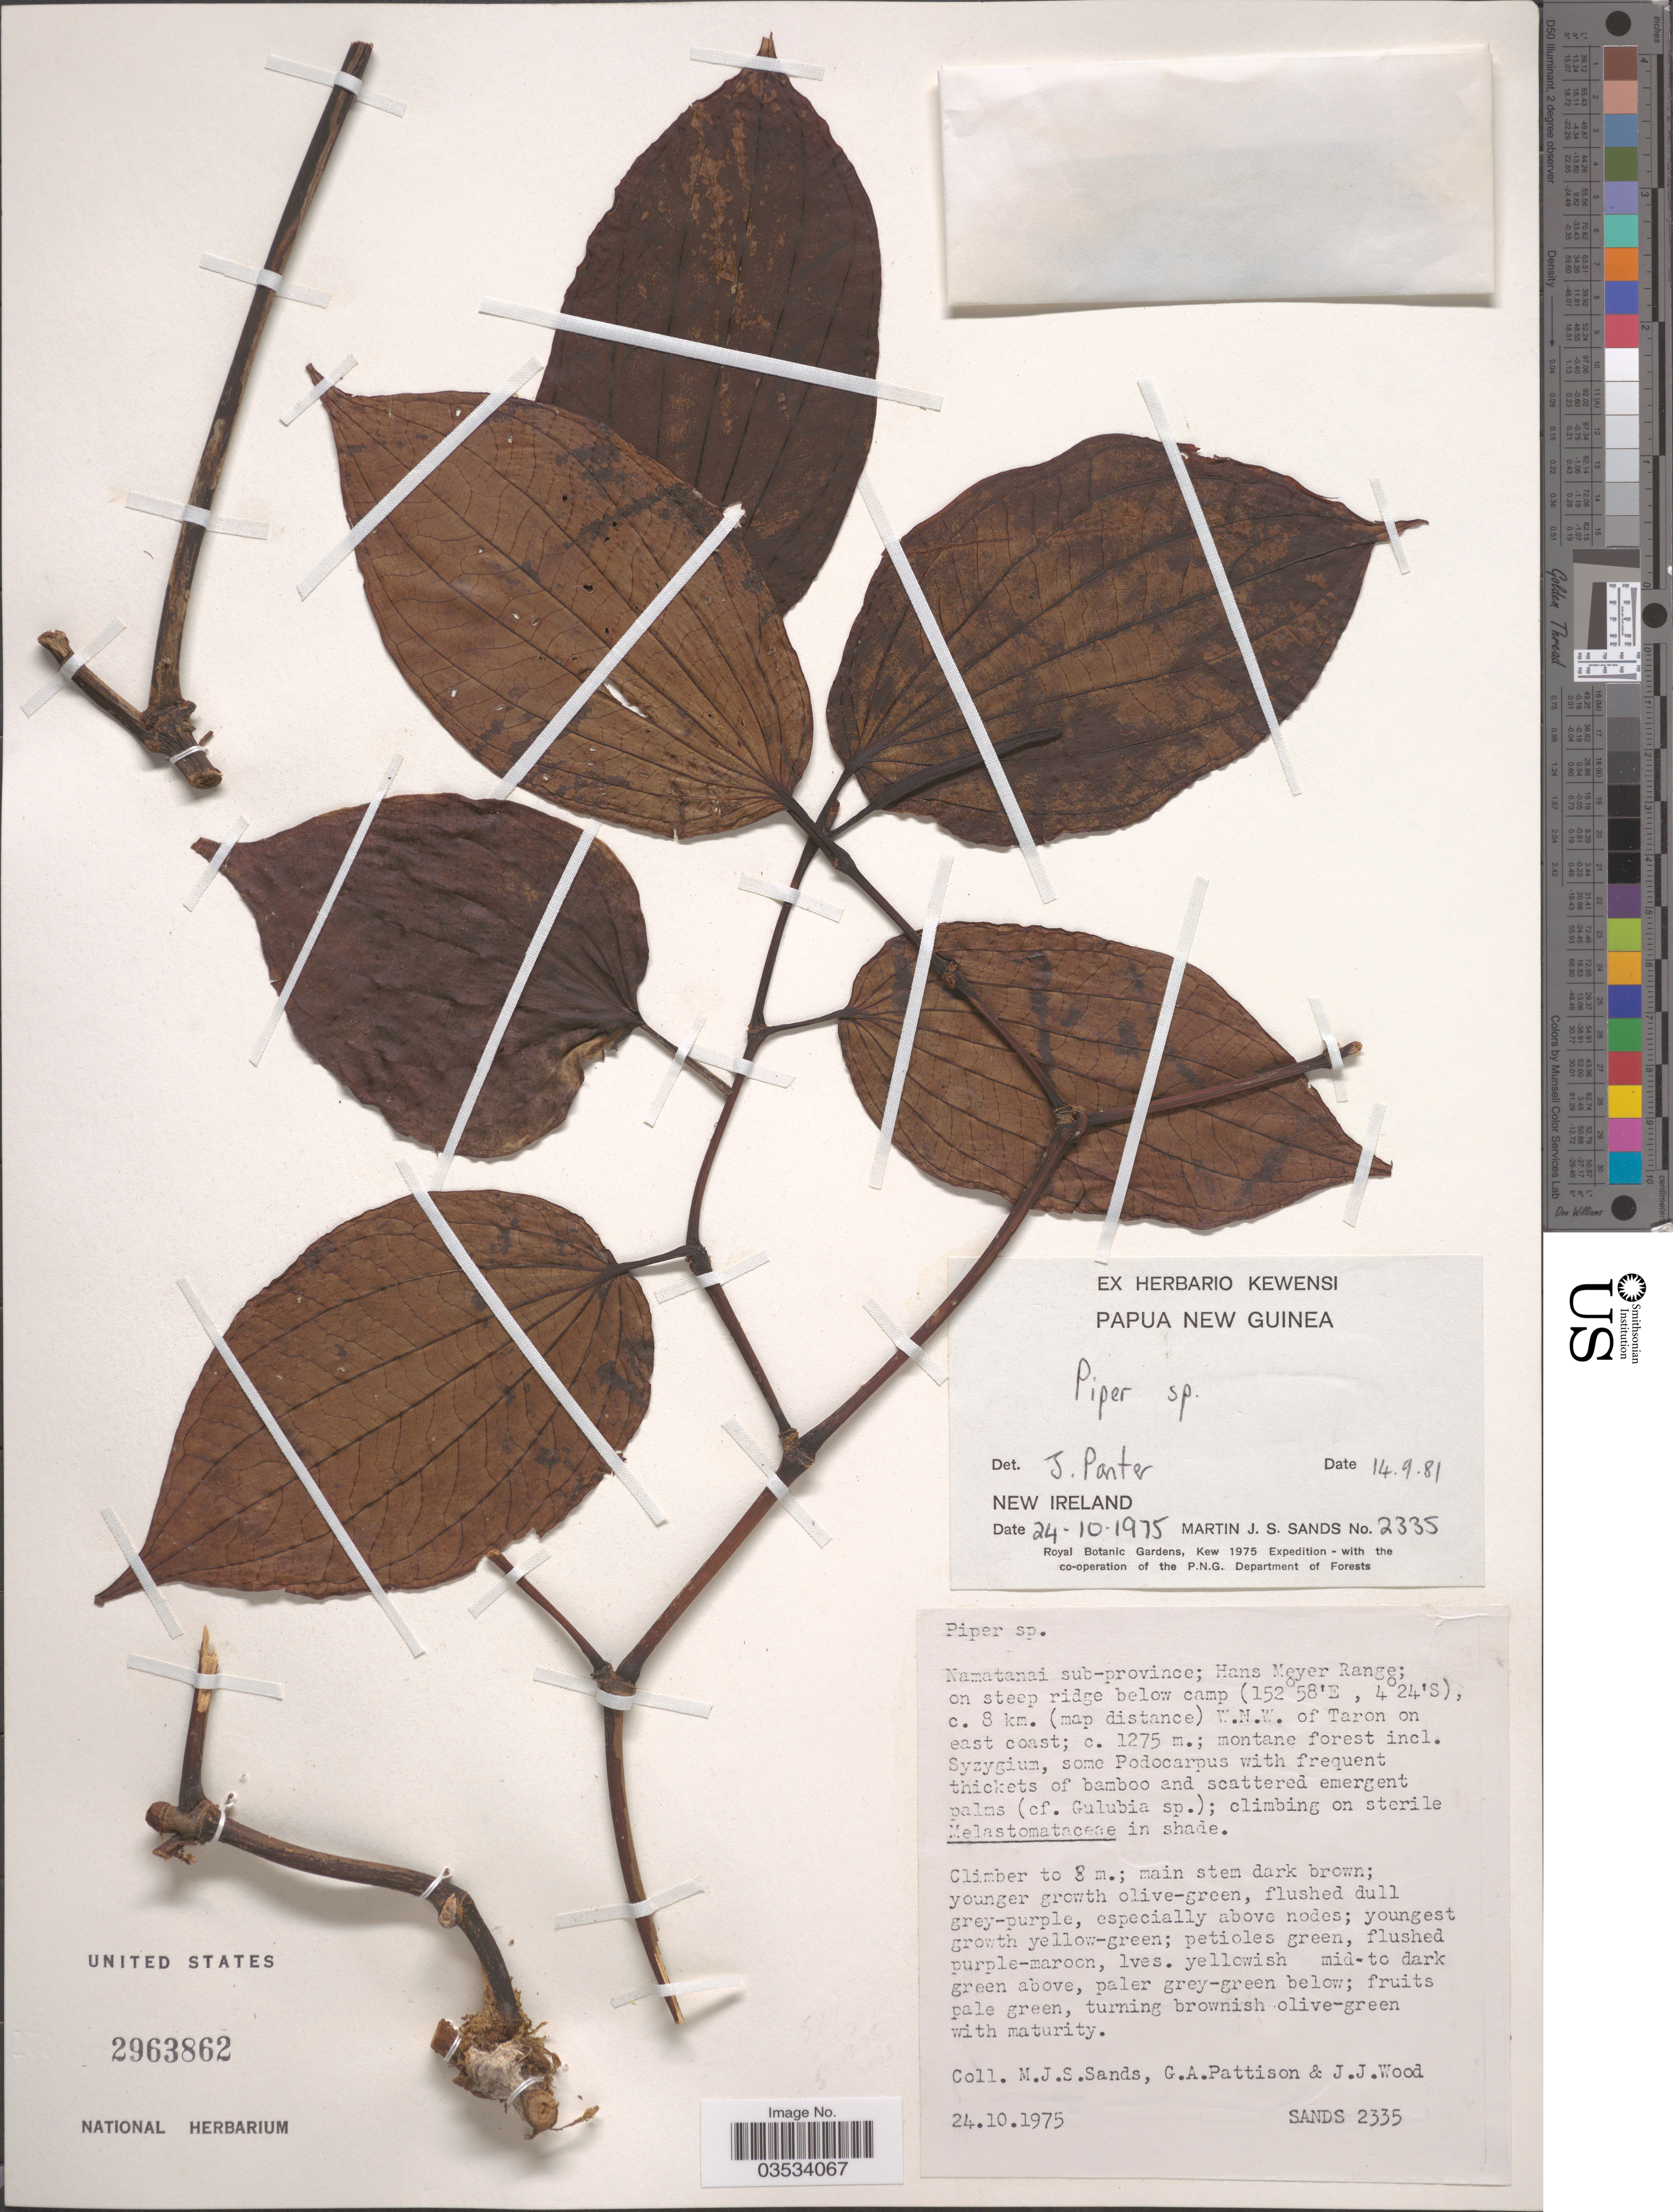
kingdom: Plantae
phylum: Tracheophyta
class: Magnoliopsida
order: Piperales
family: Piperaceae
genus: Piper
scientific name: Piper sp.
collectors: M. Sands, G. Pattison & J. Wood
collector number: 2335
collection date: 1975-10-24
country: Papua New Guinea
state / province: New Ireland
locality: Namatanai sub-province; Hans Meyer Range; on steep ridge below camp, c. 8 km. (map distance) W.N.W. of Taron on east coast.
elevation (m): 1275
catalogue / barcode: US 2963862